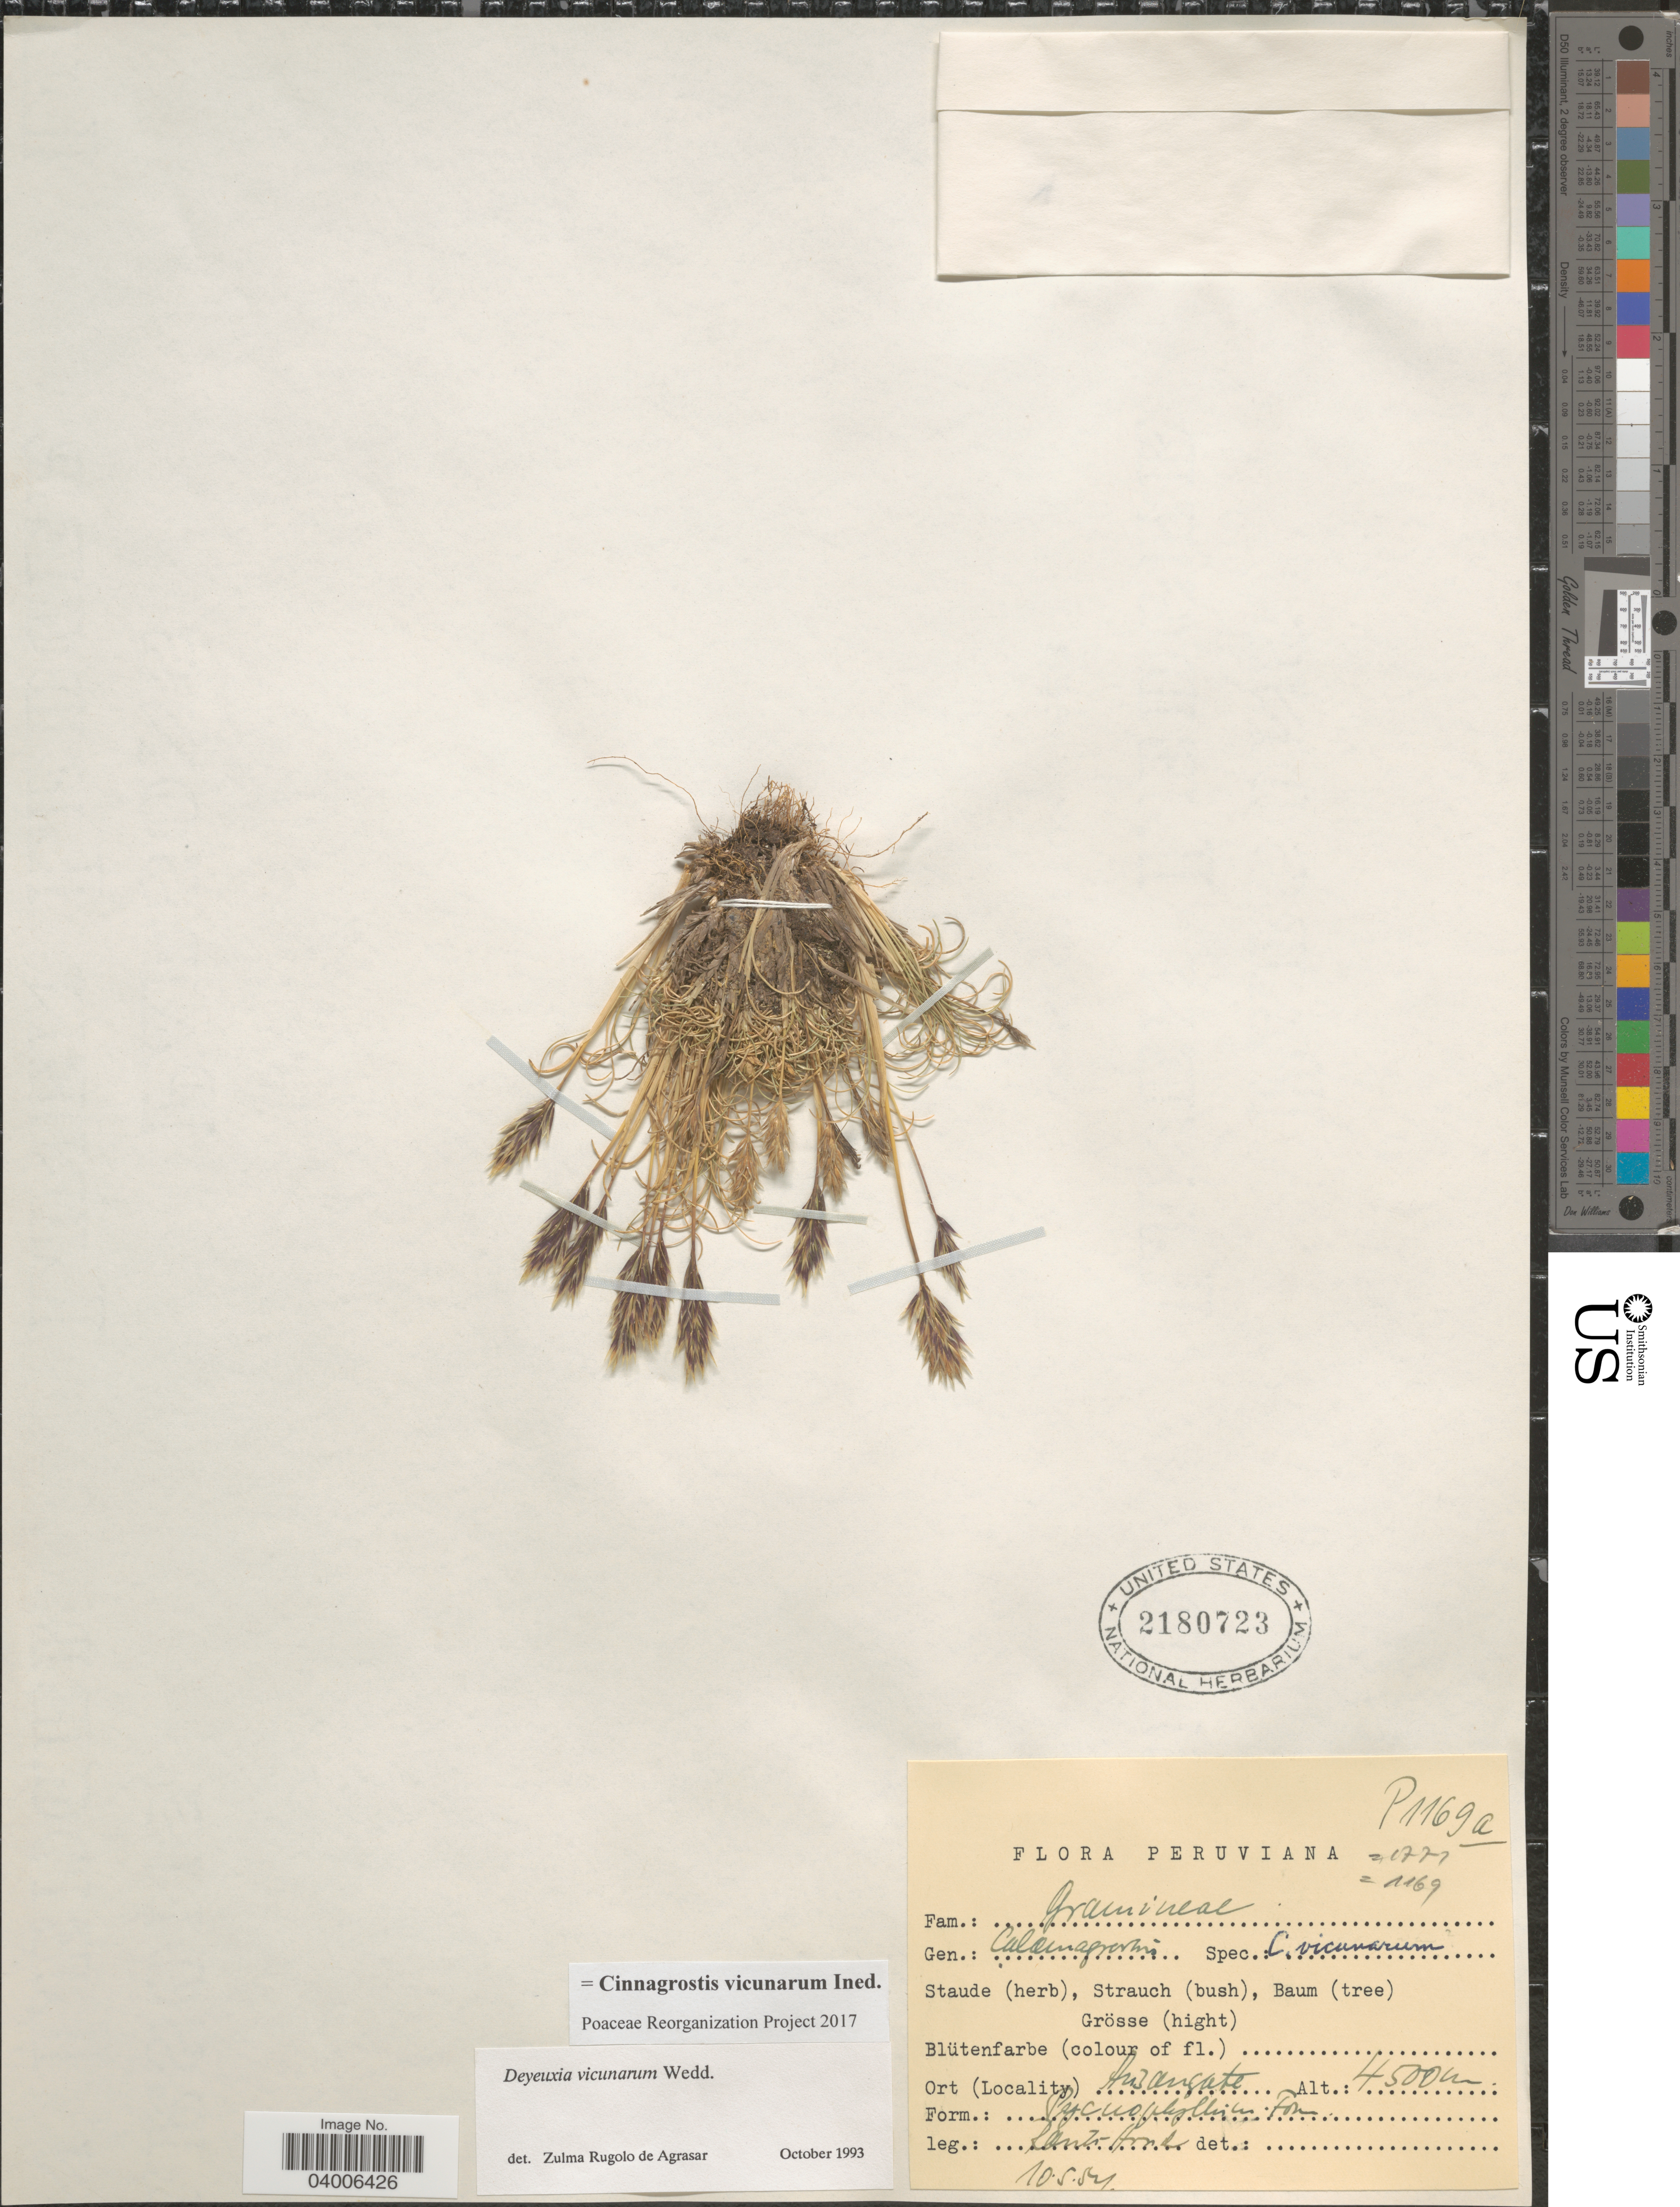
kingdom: Plantae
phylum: Tracheophyta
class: Liliopsida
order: Poales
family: Poaceae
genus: Cinnagrostis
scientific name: Cinnagrostis vicunarum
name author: (Wedd.) P.M. Peterson et al.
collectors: W. Rauh & G. Hirsch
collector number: P1169a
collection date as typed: Transcribed d/m/y: 10/5/54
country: Peru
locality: Auzangate.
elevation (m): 4500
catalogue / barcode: US 2180723